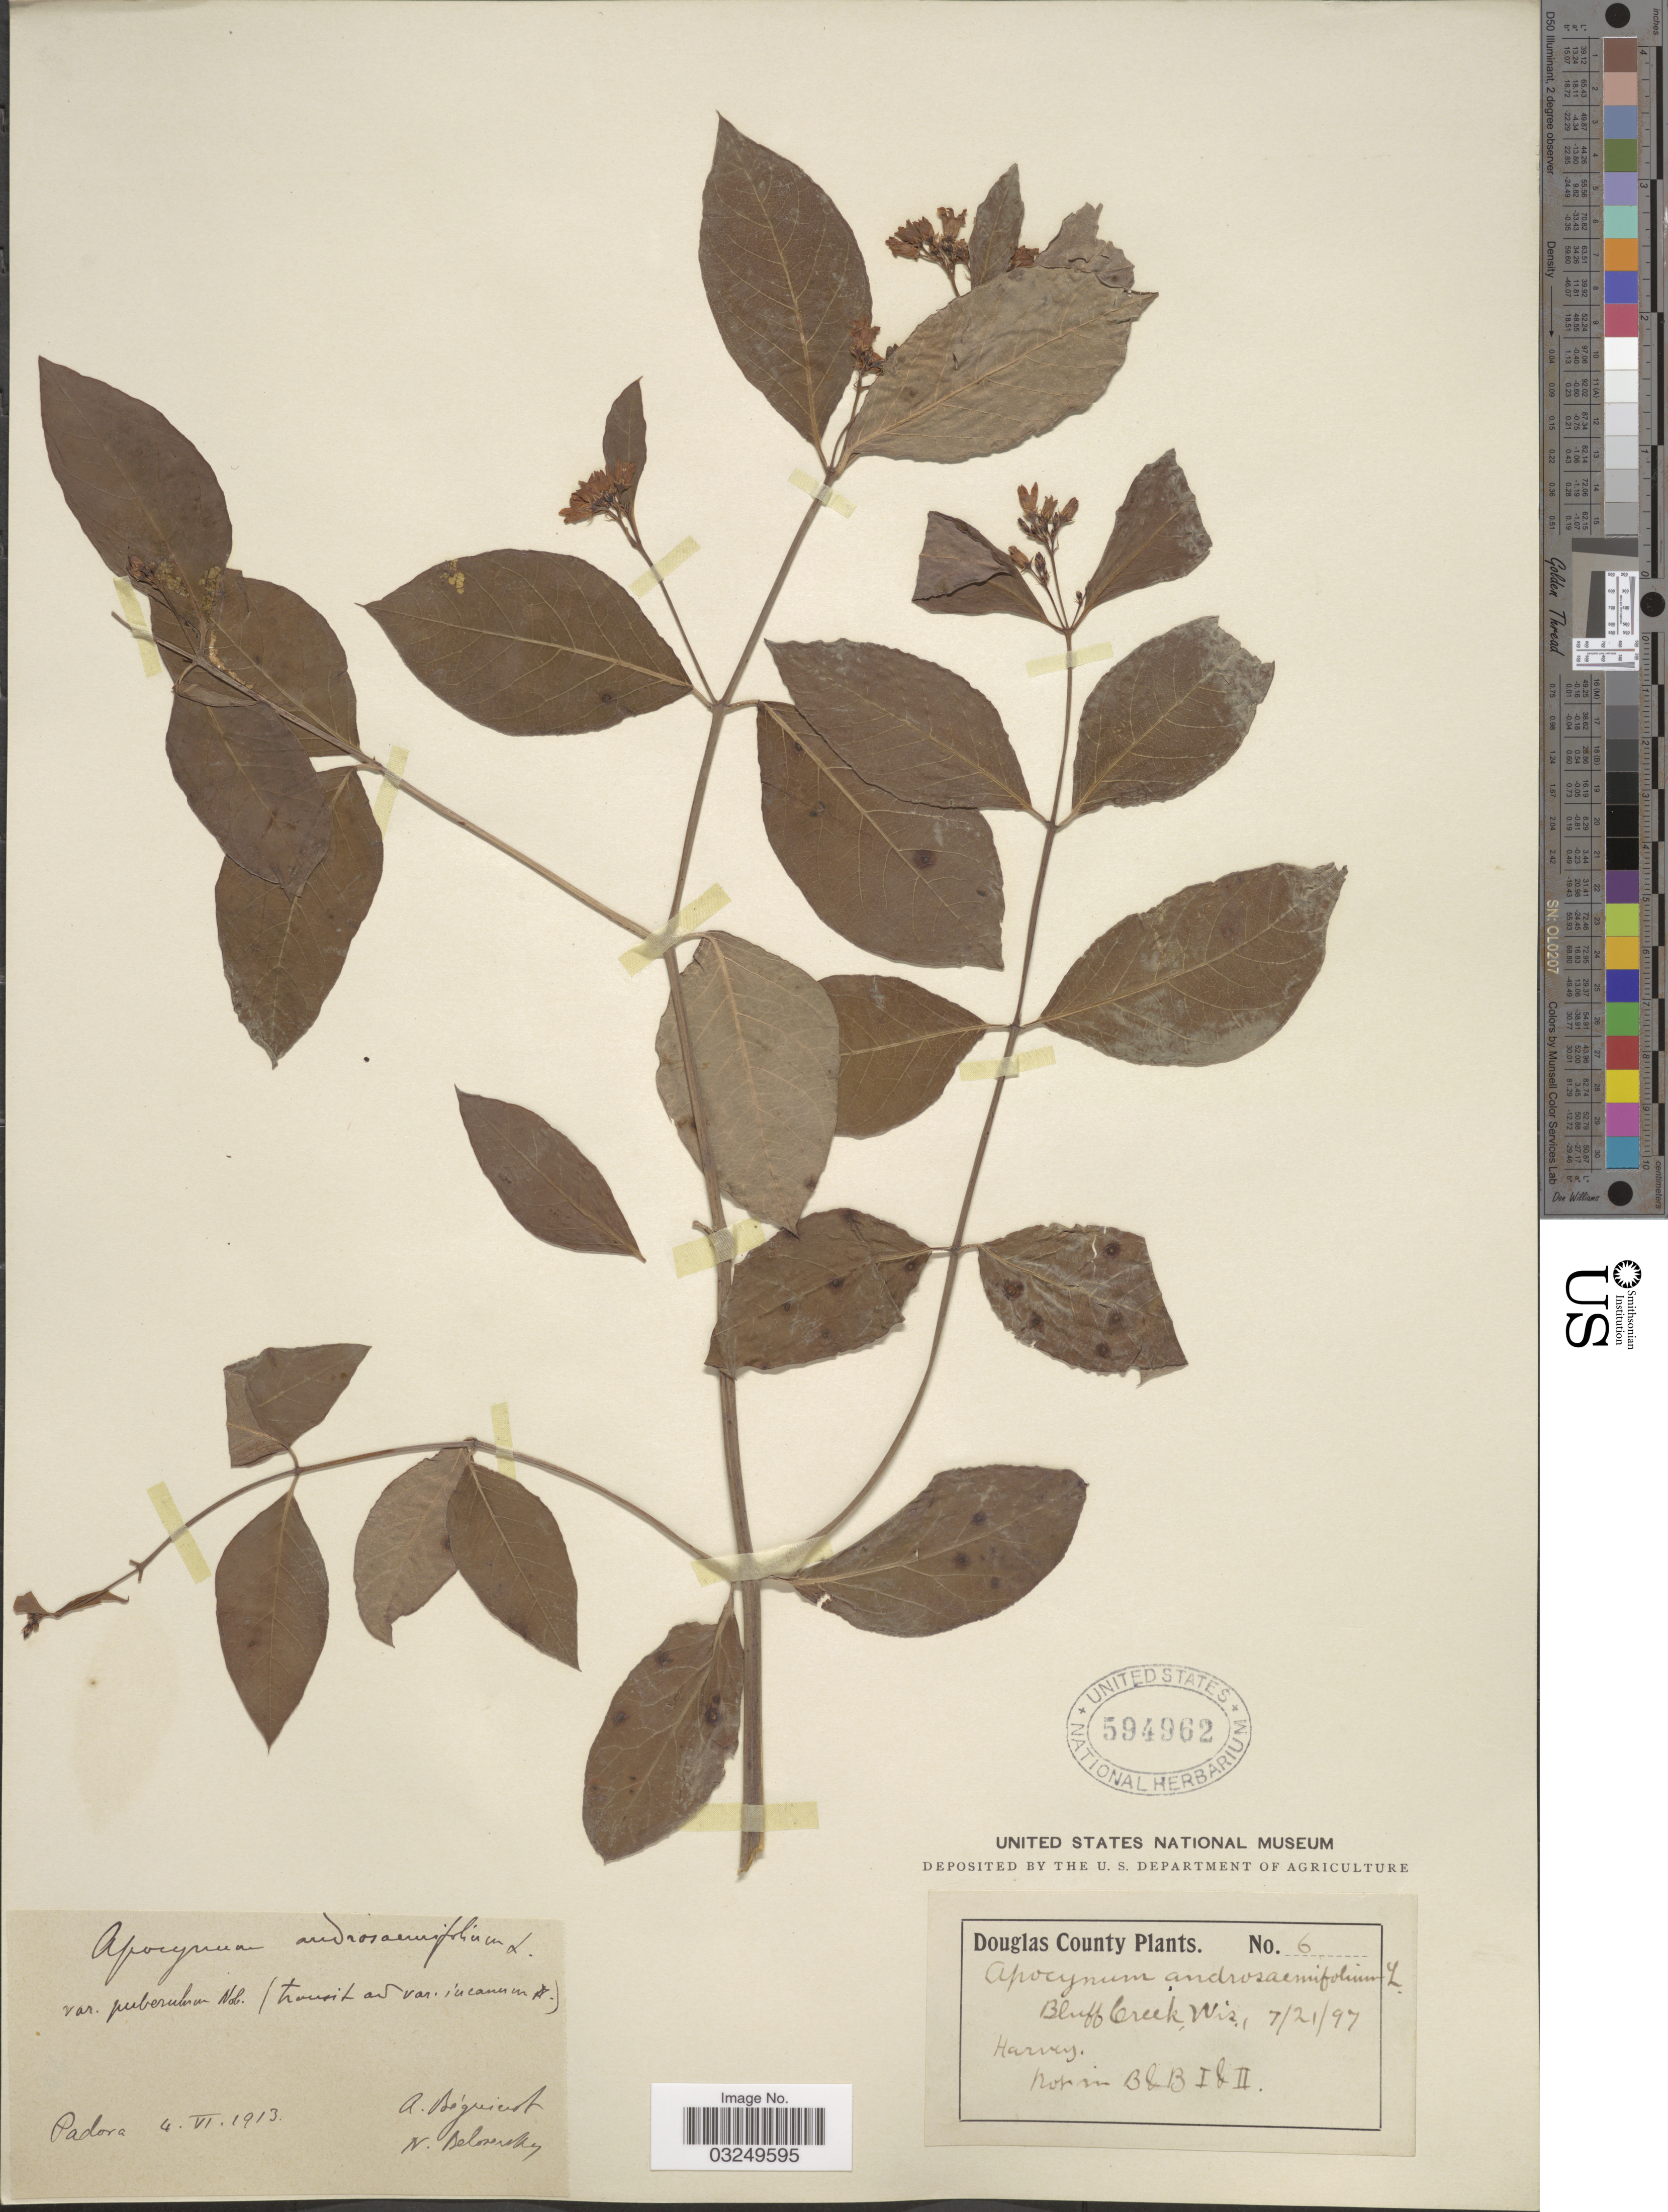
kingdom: Plantae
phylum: Tracheophyta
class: Magnoliopsida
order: Gentianales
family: Apocynaceae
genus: Apocynum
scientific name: Apocynum androsaemifolium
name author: L.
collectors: -. Harvey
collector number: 6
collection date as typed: Transcribed d/m/y: 21/7/97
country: United States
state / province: Wisconsin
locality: Douglas County. Bluff Creek, Wis.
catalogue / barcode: US 594962